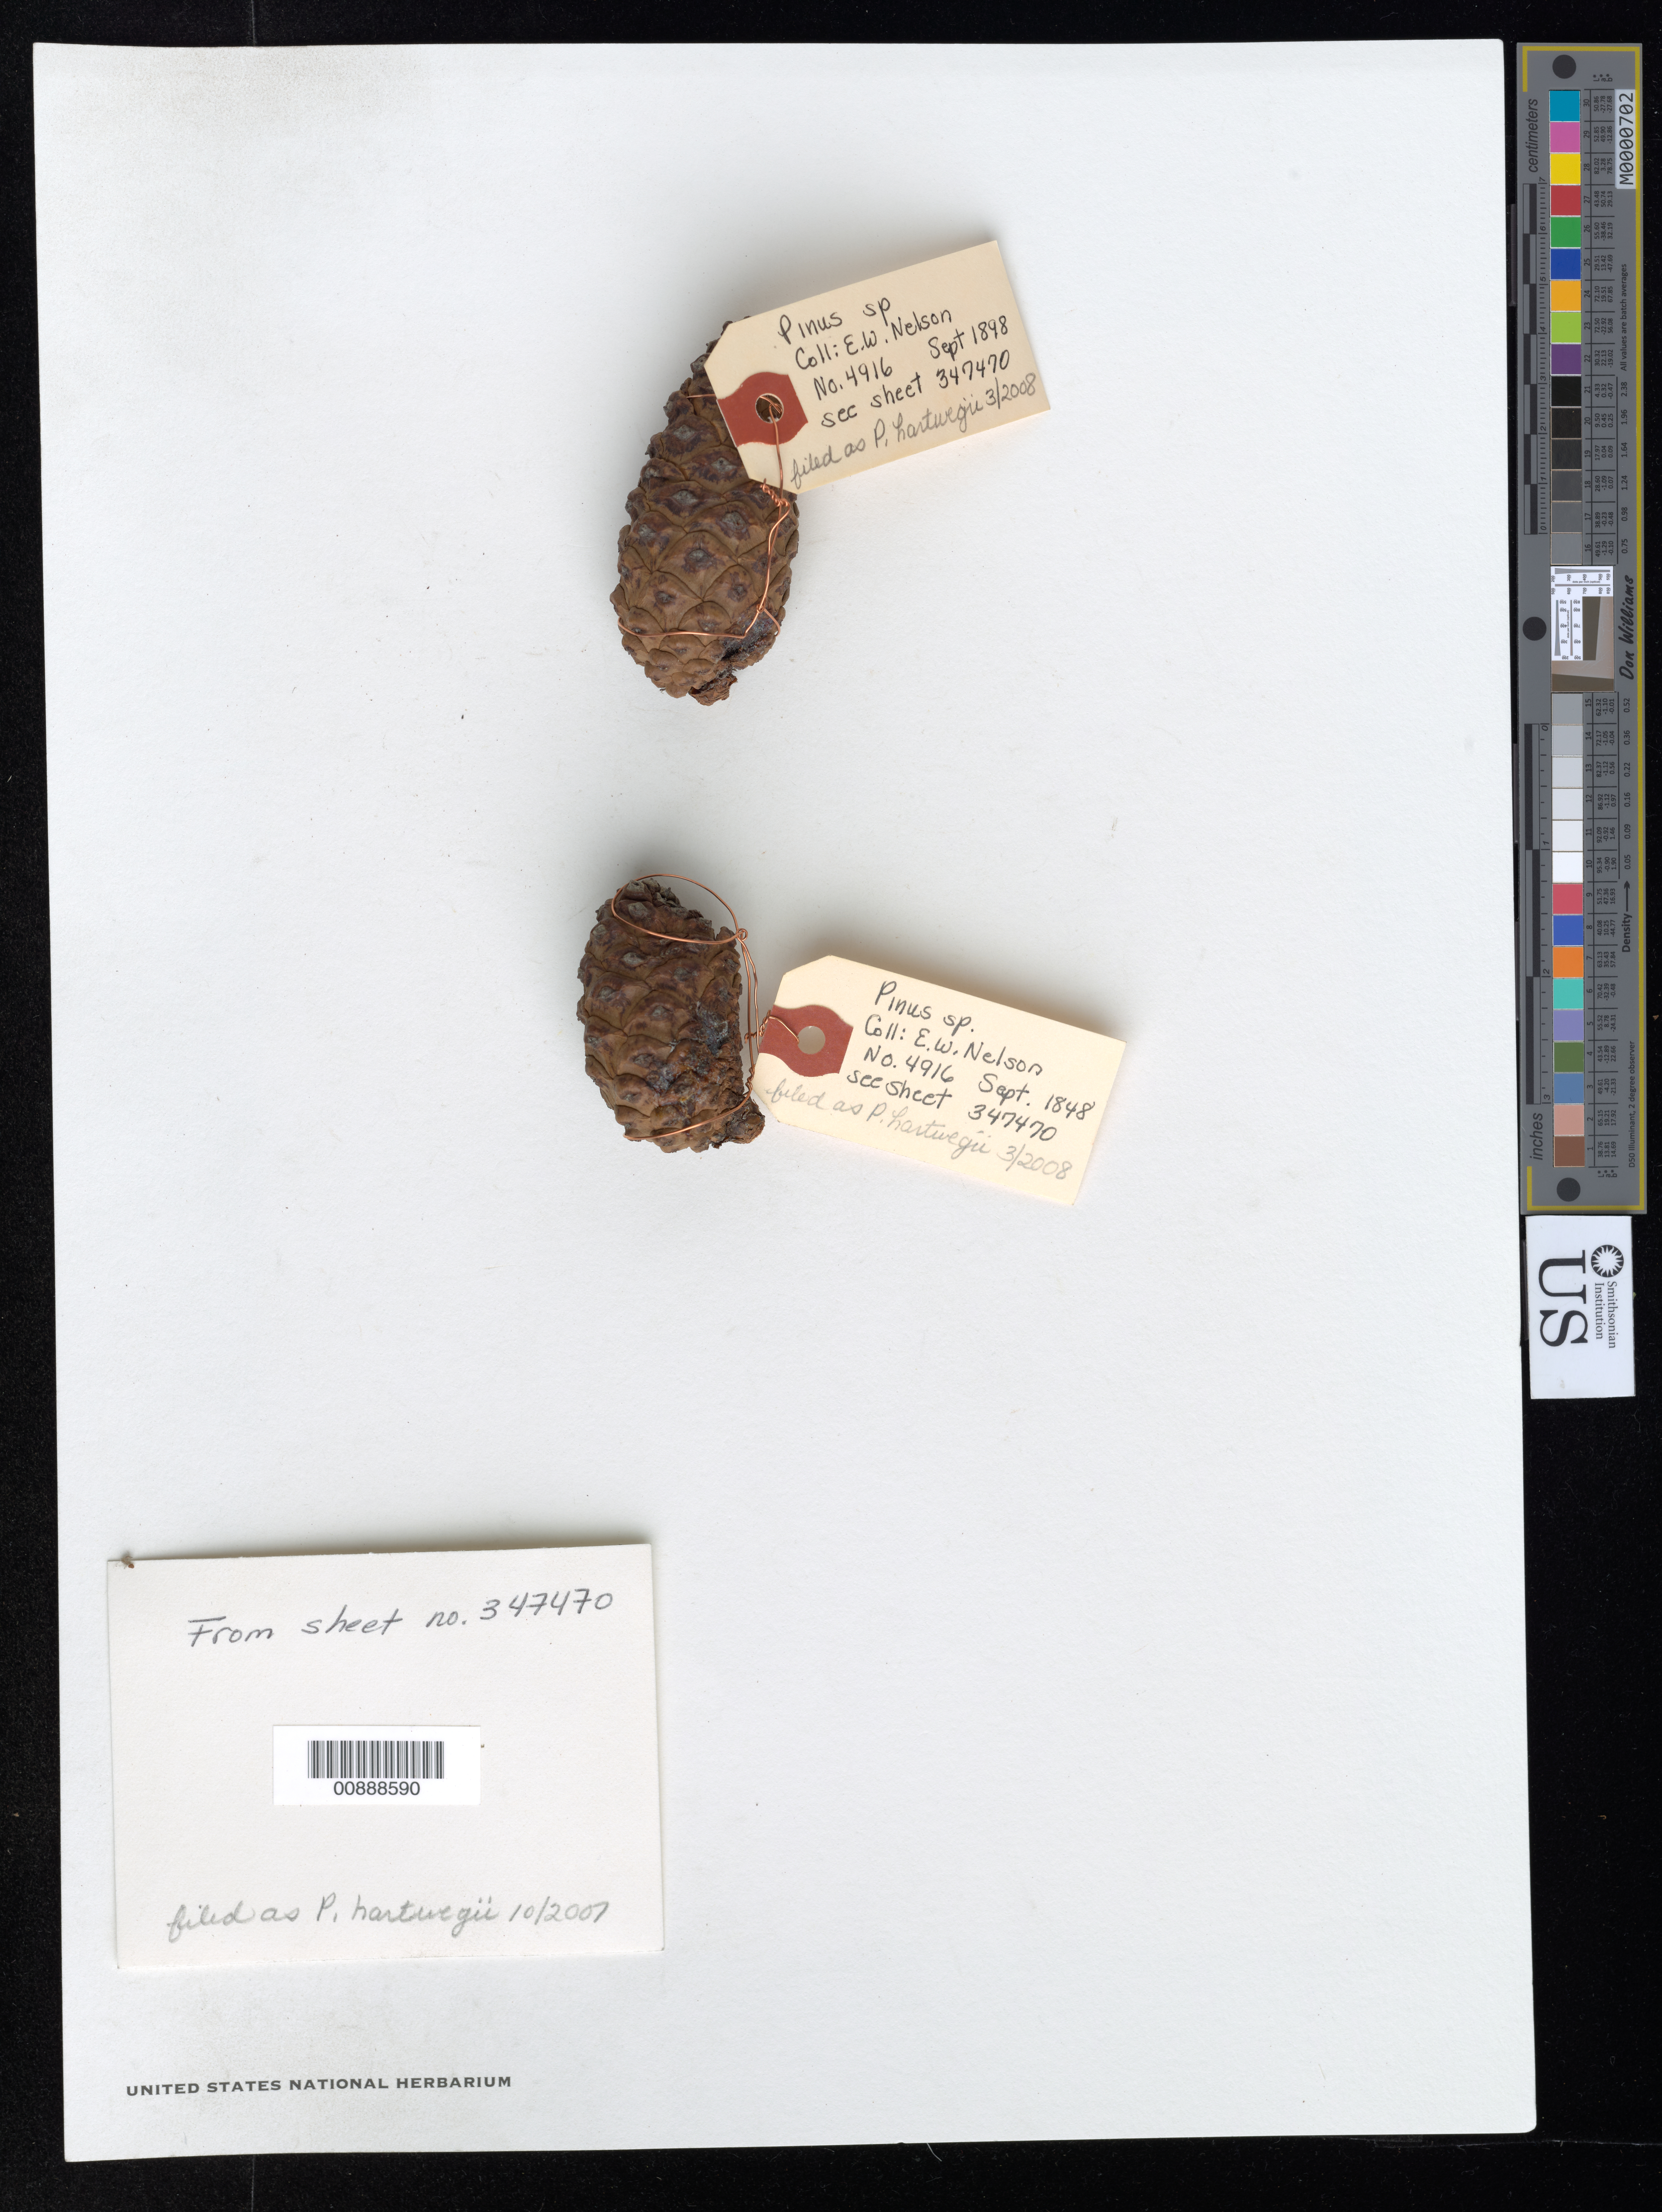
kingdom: Plantae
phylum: Tracheophyta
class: Pinopsida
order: Pinales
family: Pinaceae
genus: Pinus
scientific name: Pinus hartwegii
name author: Lindl.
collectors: E. W. Nelson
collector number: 4916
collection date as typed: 01 Sep 1898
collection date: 1898-09-01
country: Mexico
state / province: Chihuahua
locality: Mt. Mohinora, SW Chihuahua.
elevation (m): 2134